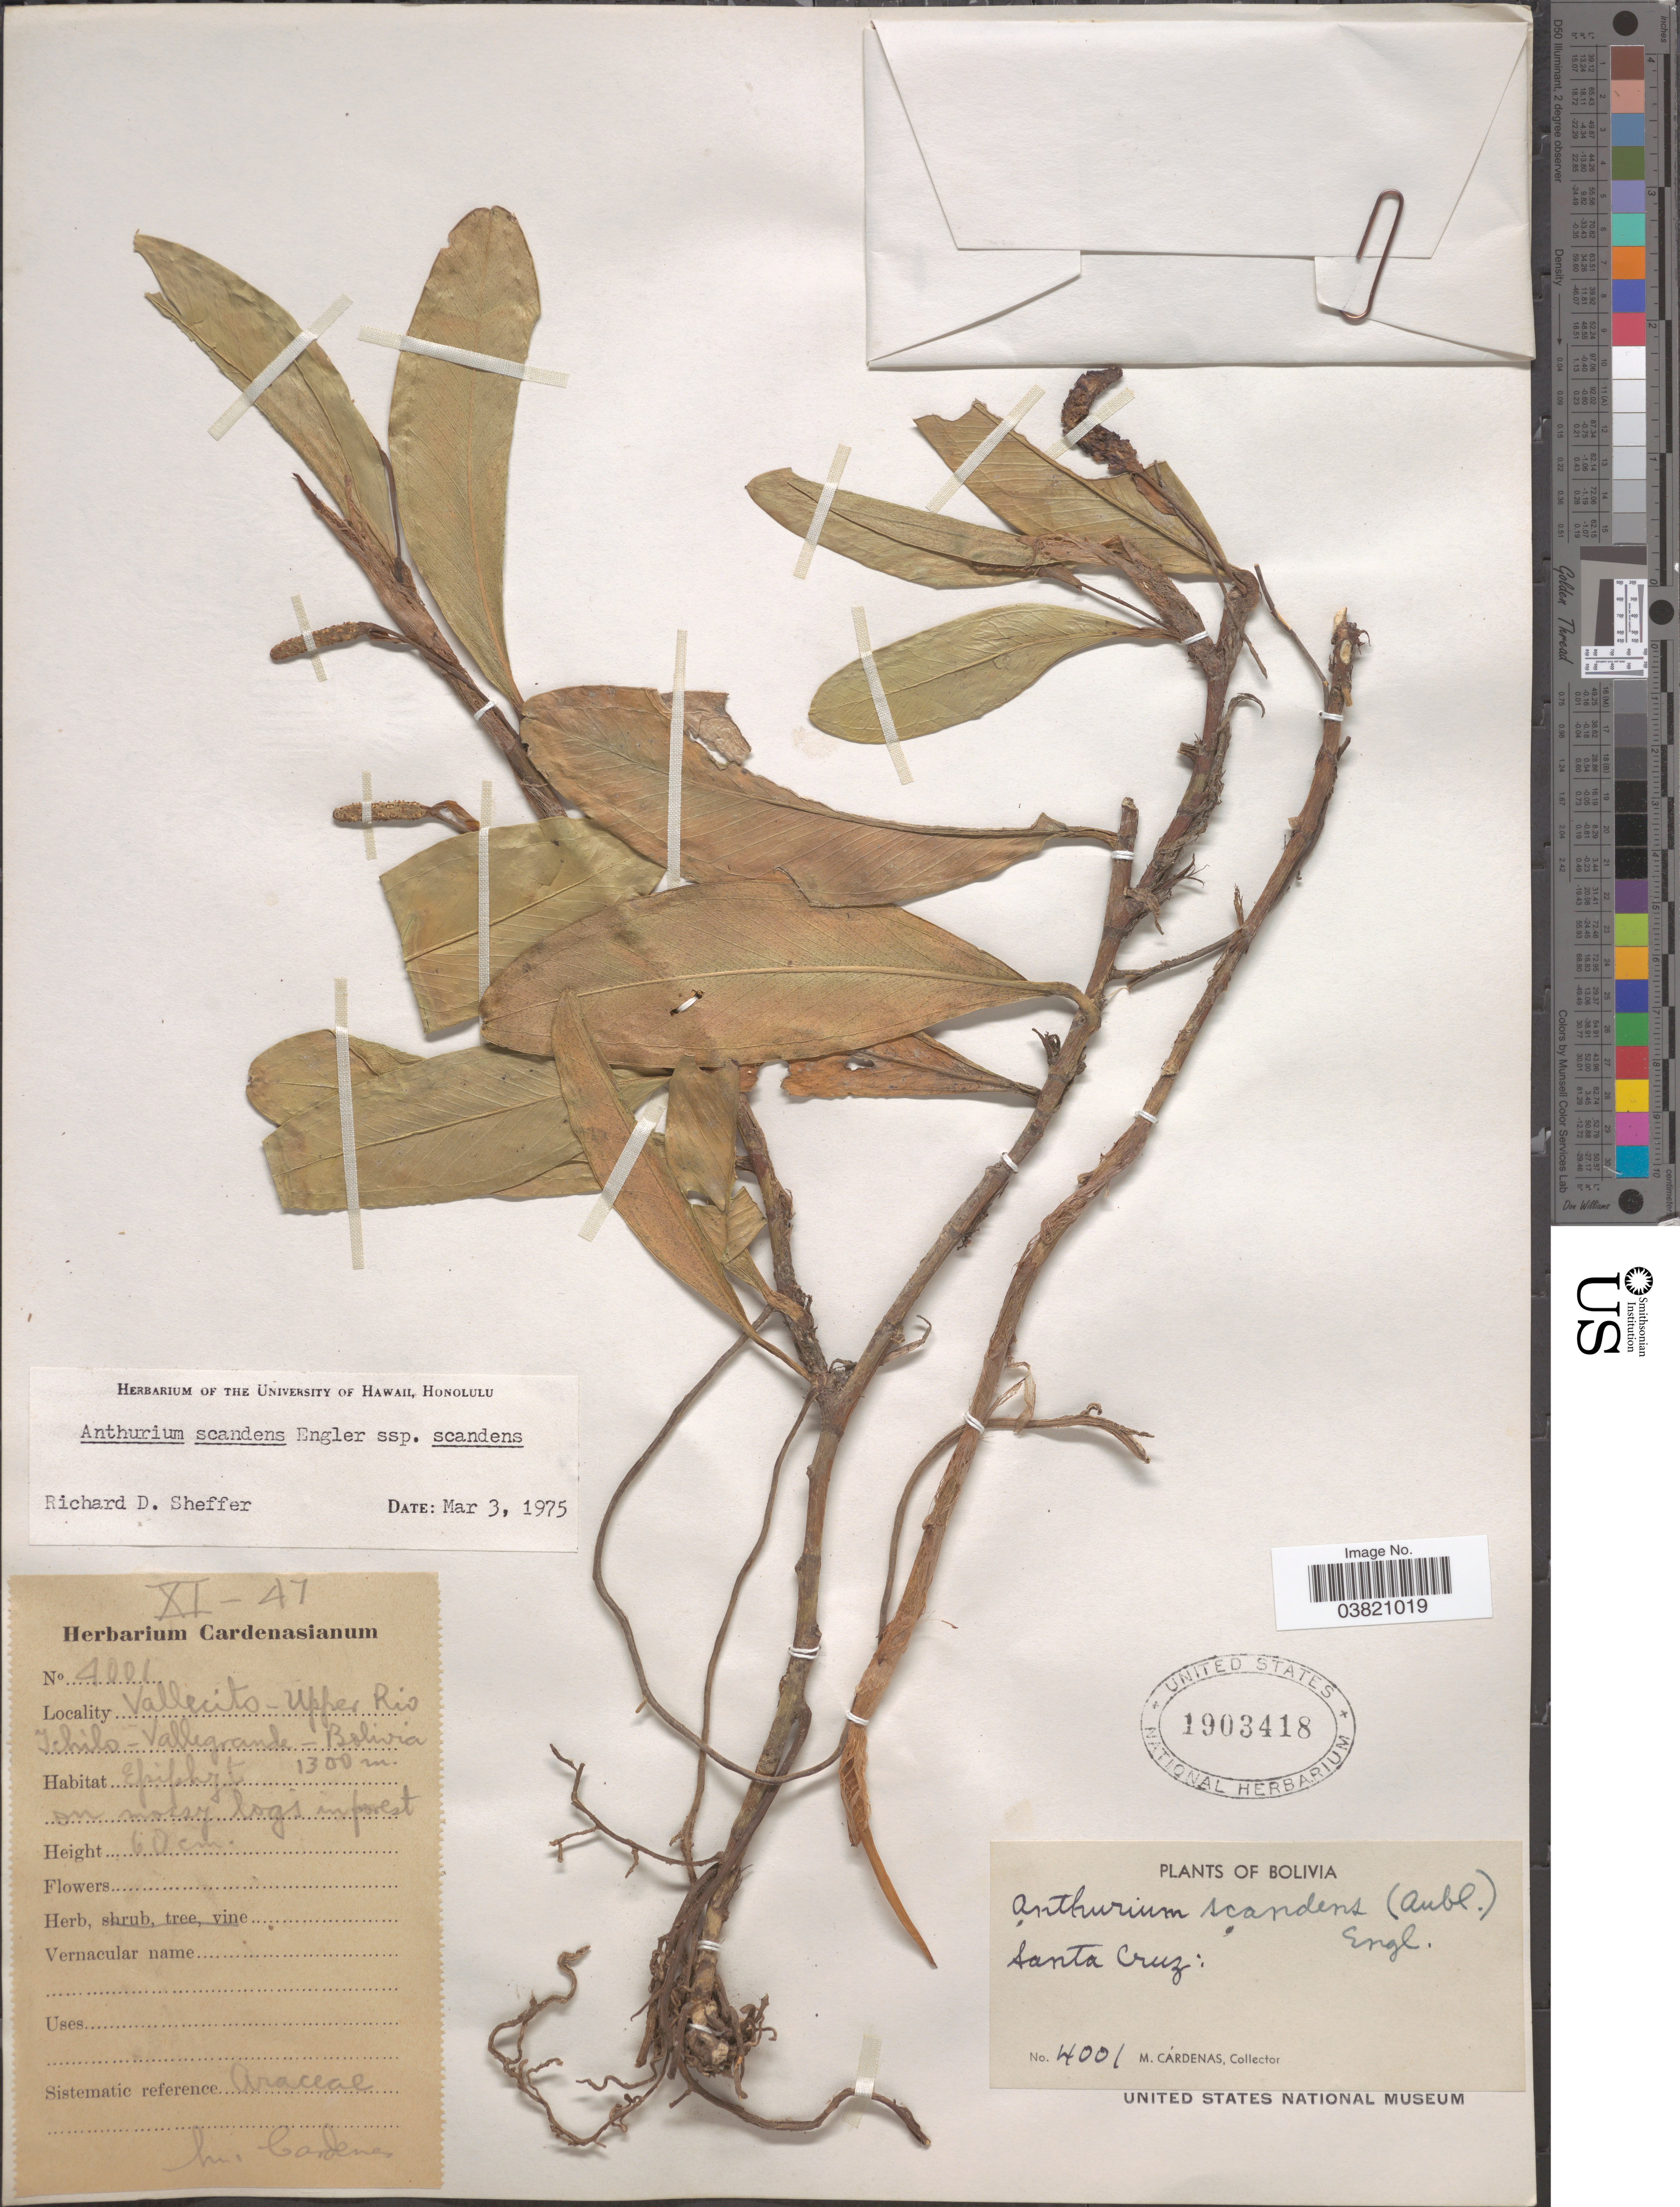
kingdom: Plantae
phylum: Tracheophyta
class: Liliopsida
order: Alismatales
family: Araceae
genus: Anthurium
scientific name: Anthurium scandens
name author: (Aubl.) Engl.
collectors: M. Cárdenas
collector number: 4001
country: Bolivia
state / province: Santa Cruz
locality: Vallecito-Upper Rio Ichilo-Valle grande.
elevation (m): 1300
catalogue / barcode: US 1903418